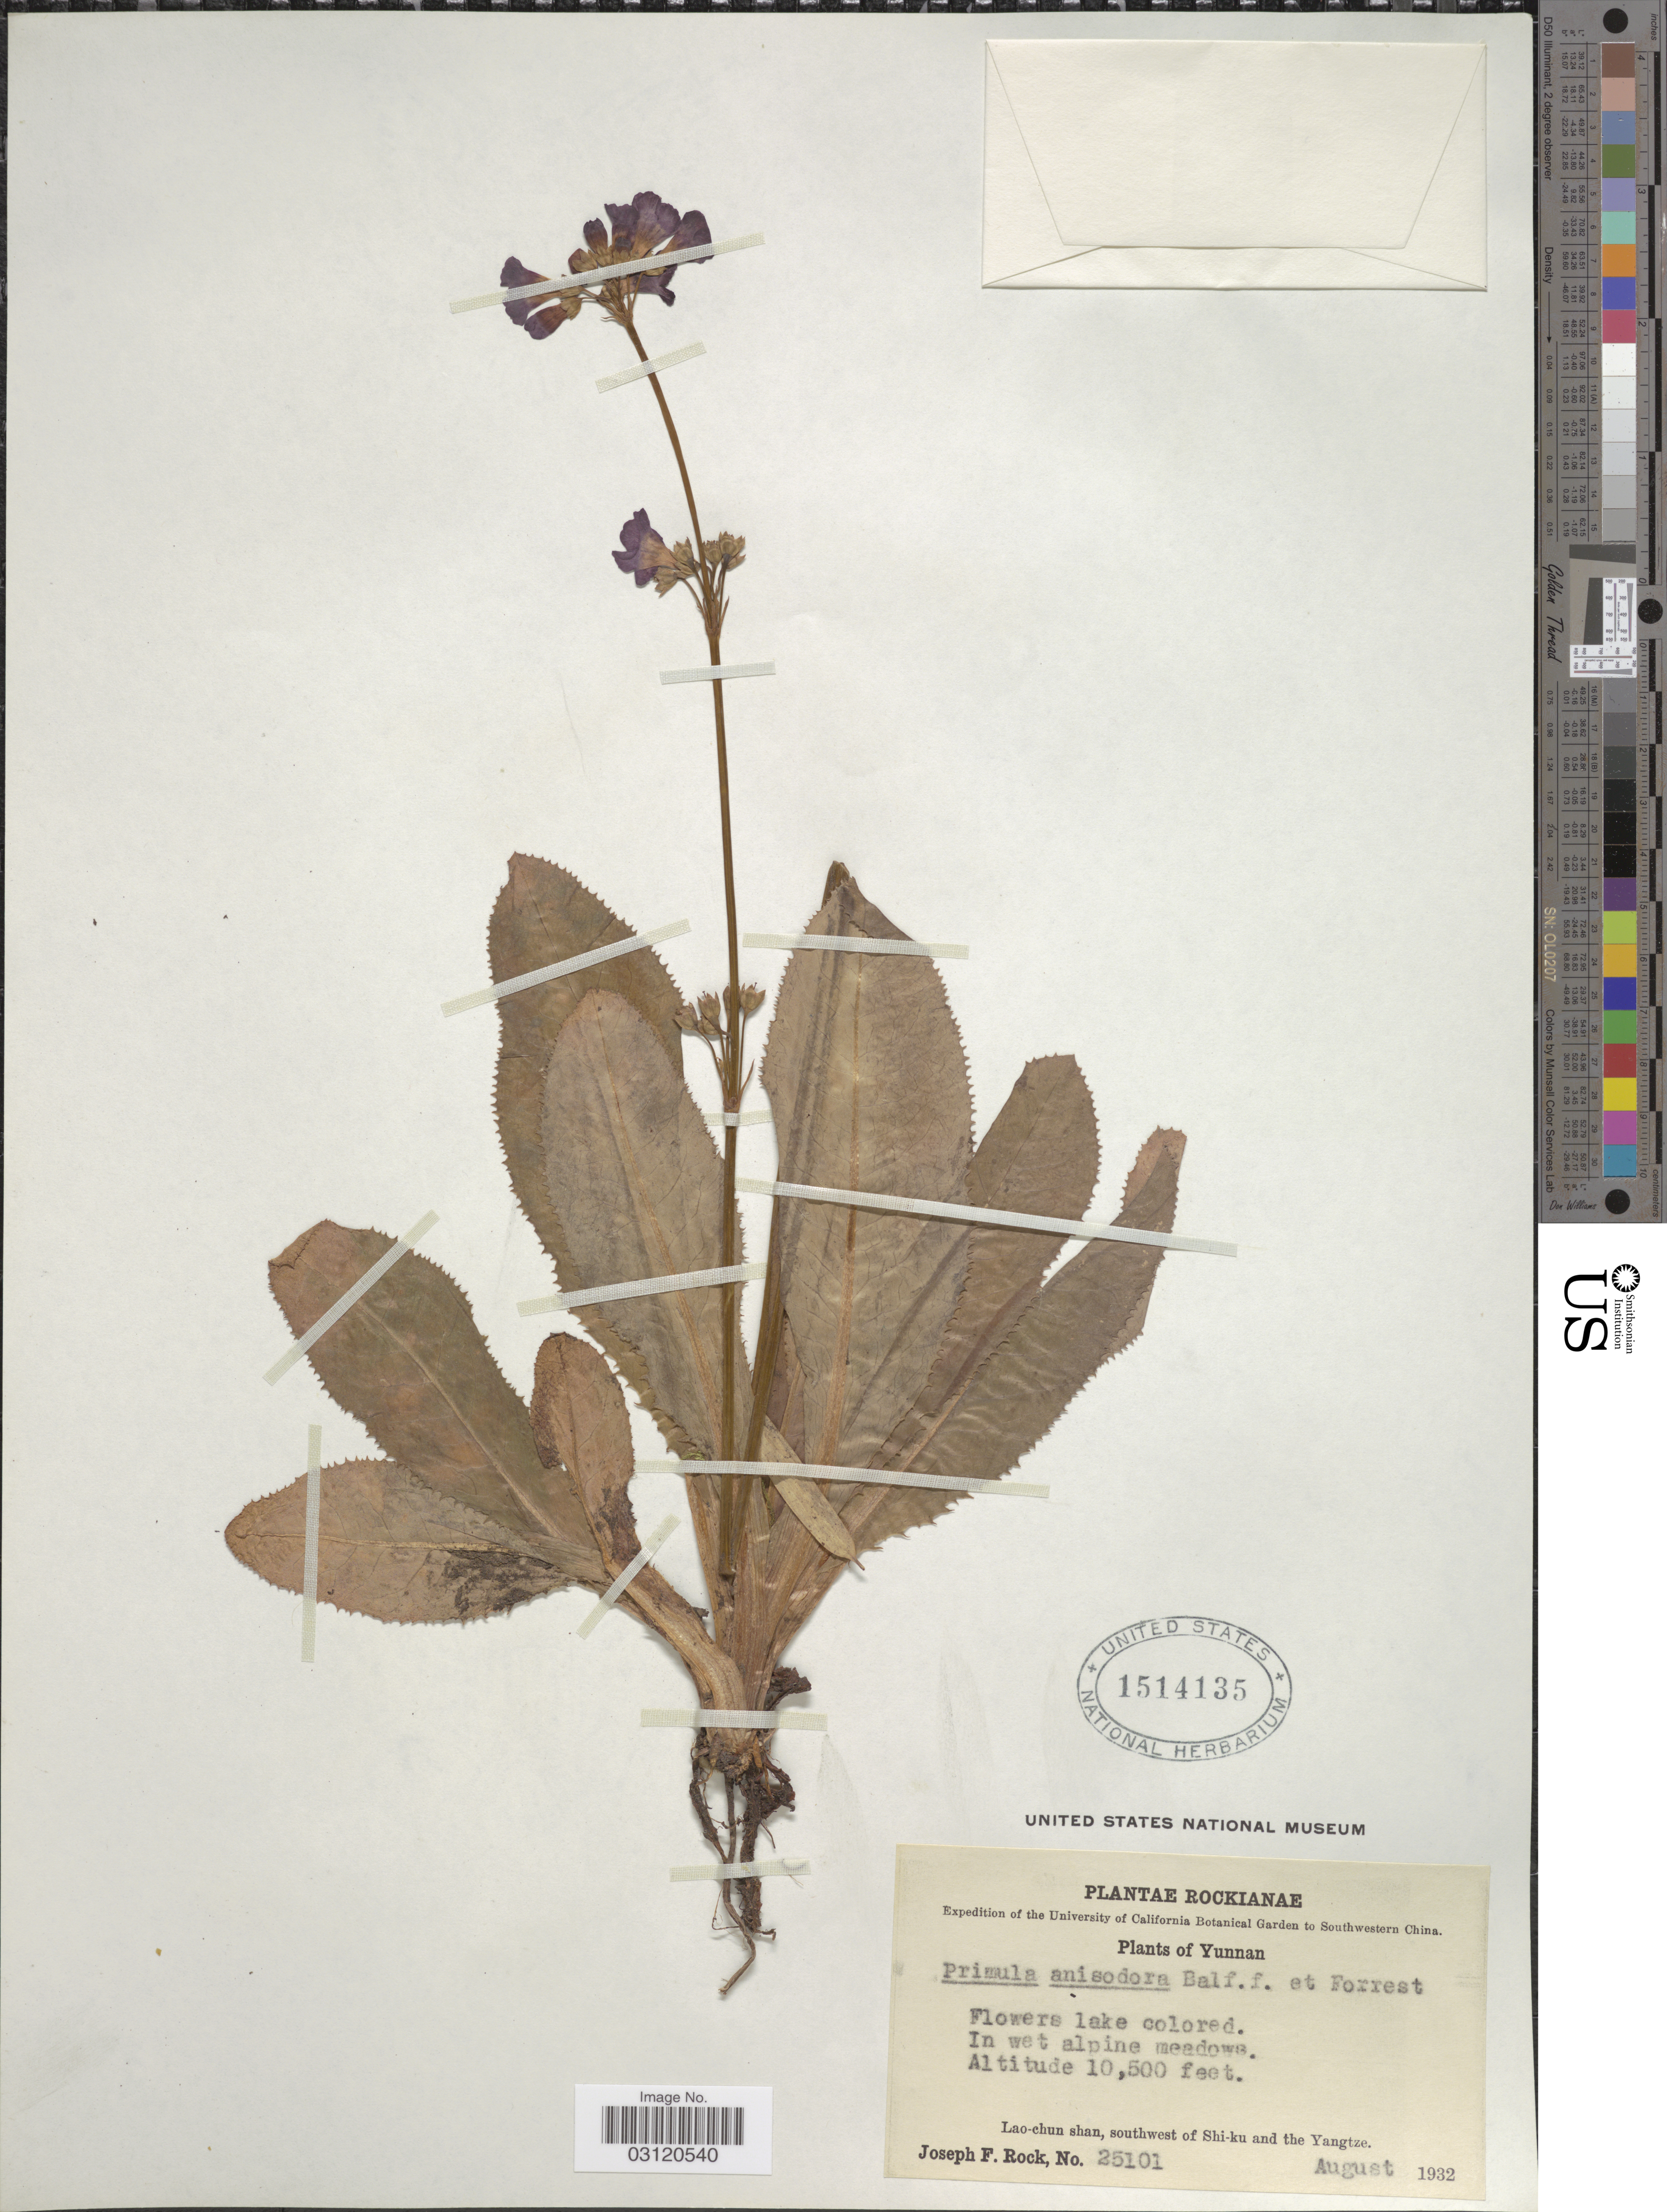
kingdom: Plantae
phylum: Tracheophyta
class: Magnoliopsida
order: Ericales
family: Primulaceae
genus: Primula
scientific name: Primula anisodora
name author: Balf. f. & Forrest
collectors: J. F. Rock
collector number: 25101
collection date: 1932-08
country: China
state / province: Yunnan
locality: Southwestern China, Lao-chun shan, southwest of Shi-ku and the Yangtze.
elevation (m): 3200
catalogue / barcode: US 1514135